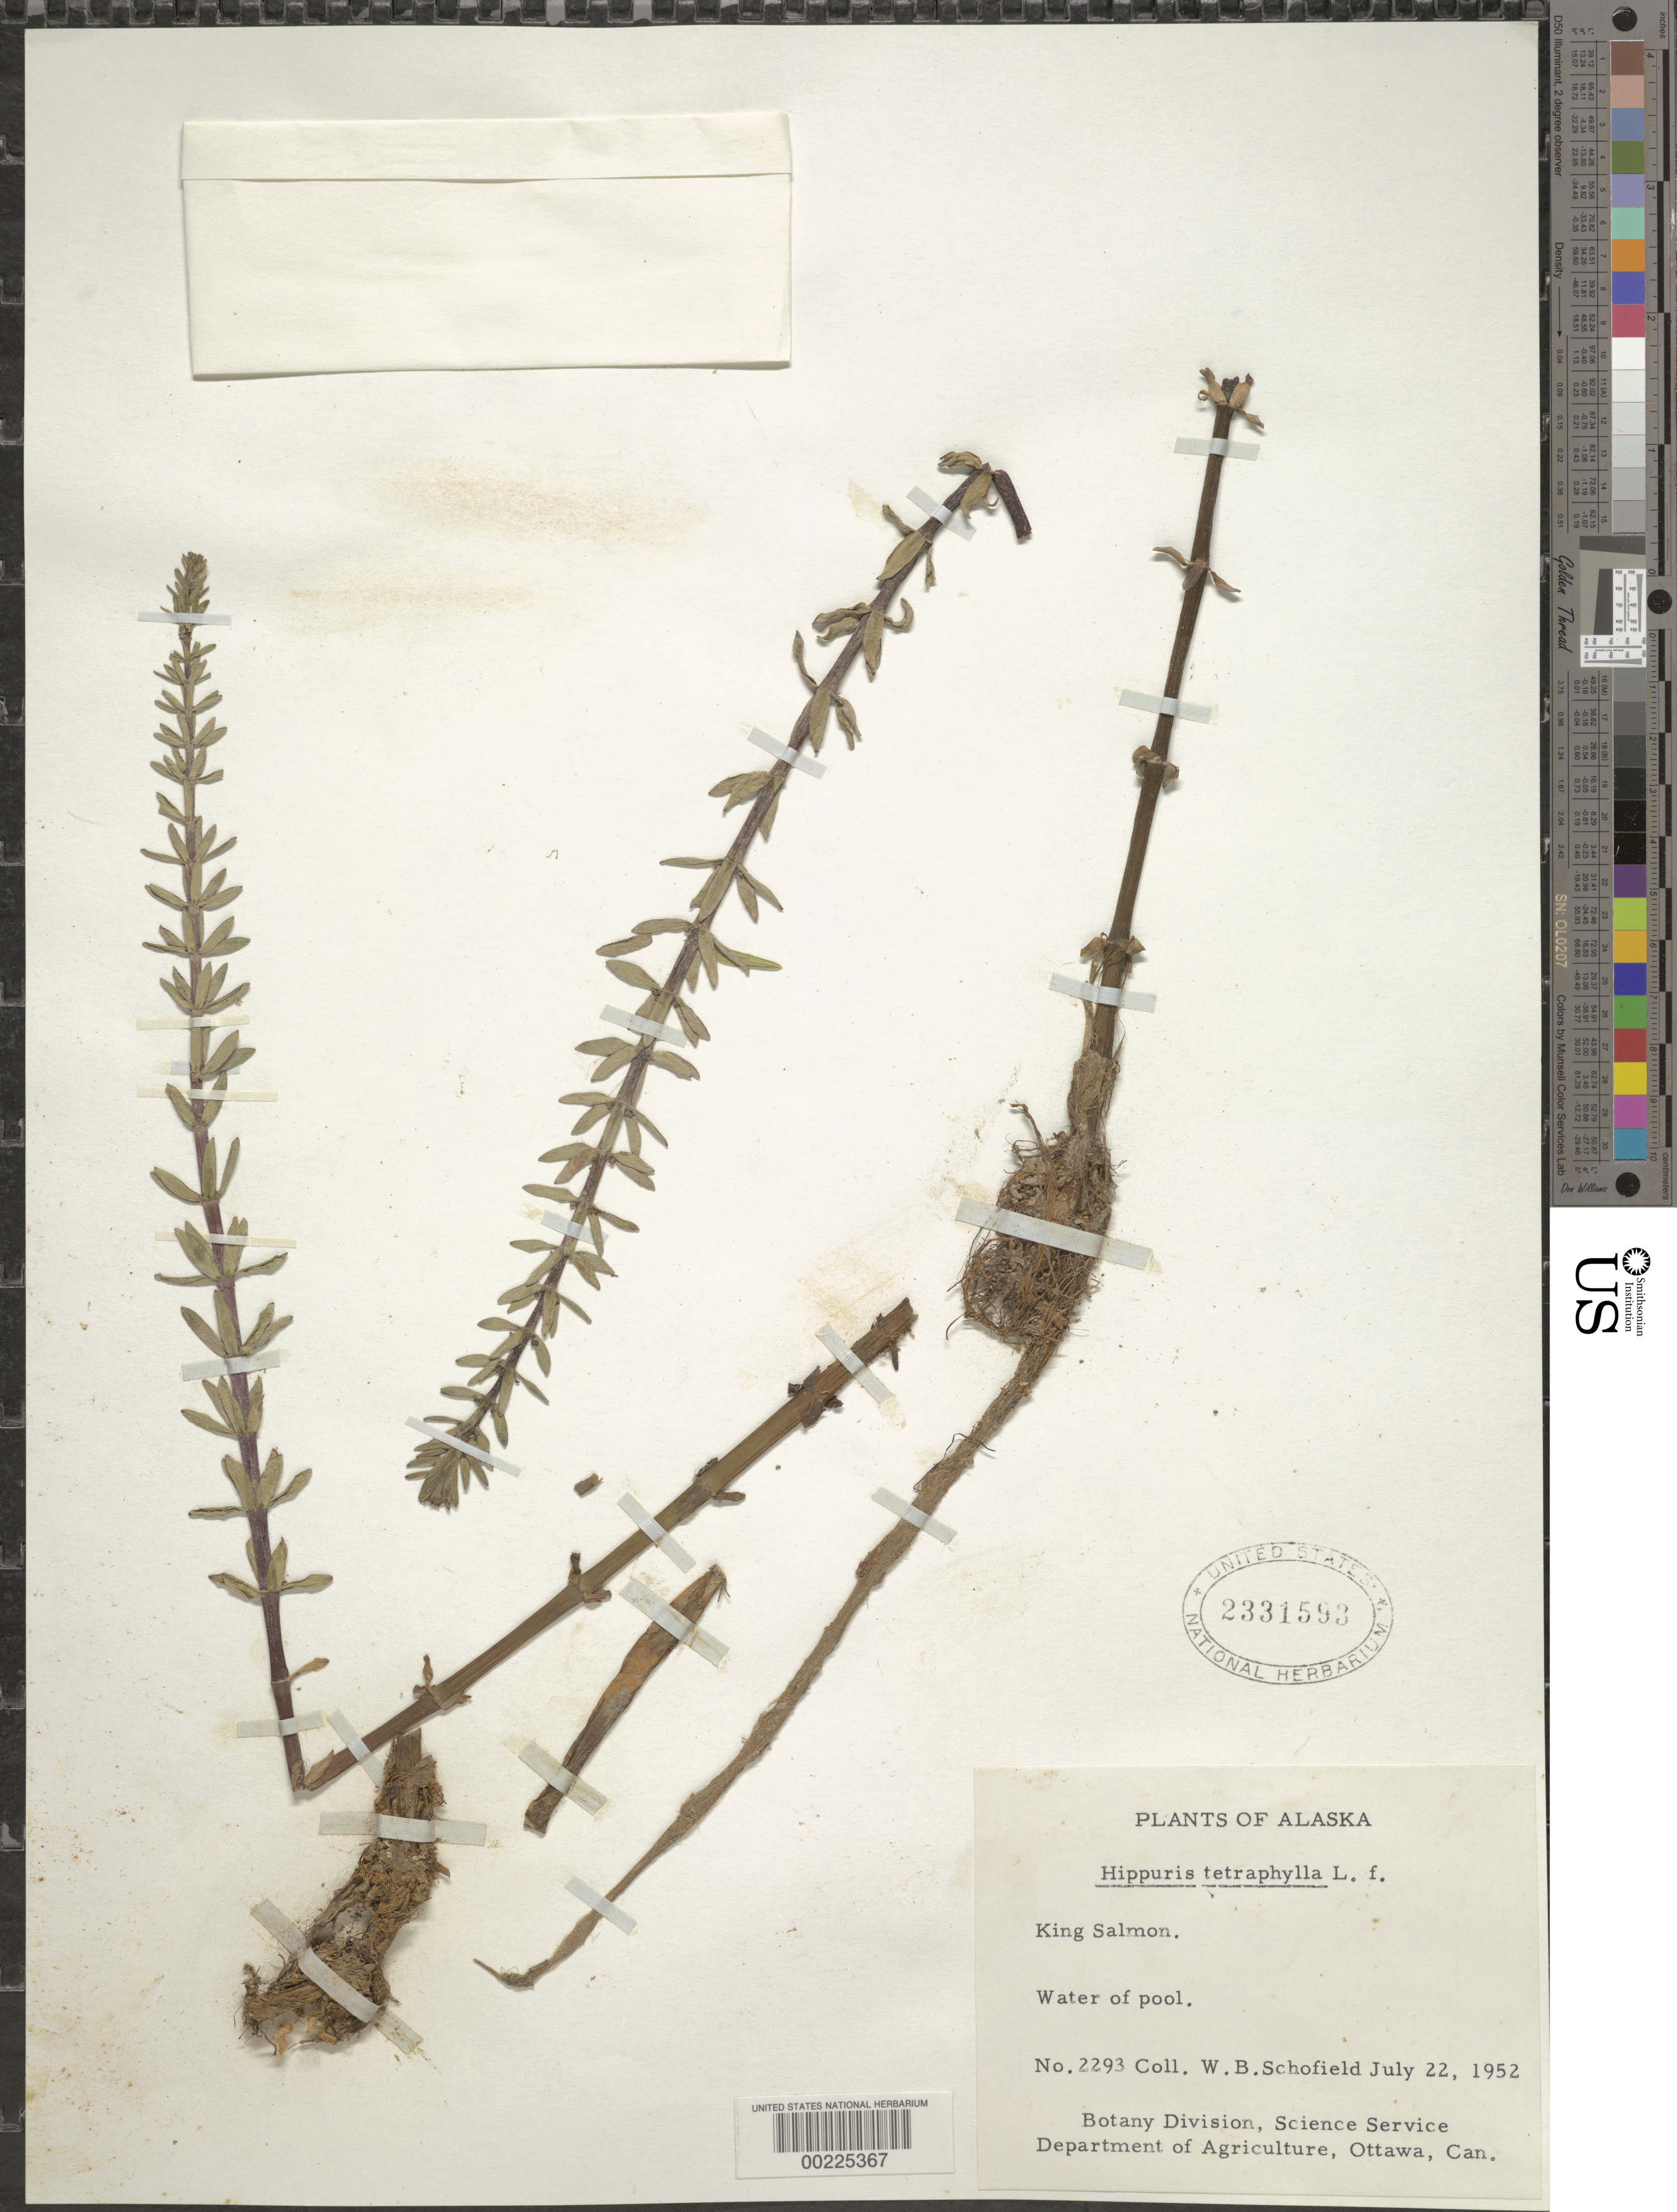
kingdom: Plantae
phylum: Tracheophyta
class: Magnoliopsida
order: Lamiales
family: Plantaginaceae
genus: Hippuris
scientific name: Hippuris tetraphylla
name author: L. f.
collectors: W. Schofield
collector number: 2293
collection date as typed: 22 Jul 1952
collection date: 1952-07-22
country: United States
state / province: Alaska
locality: King salmon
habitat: Water of pool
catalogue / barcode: US 2331593